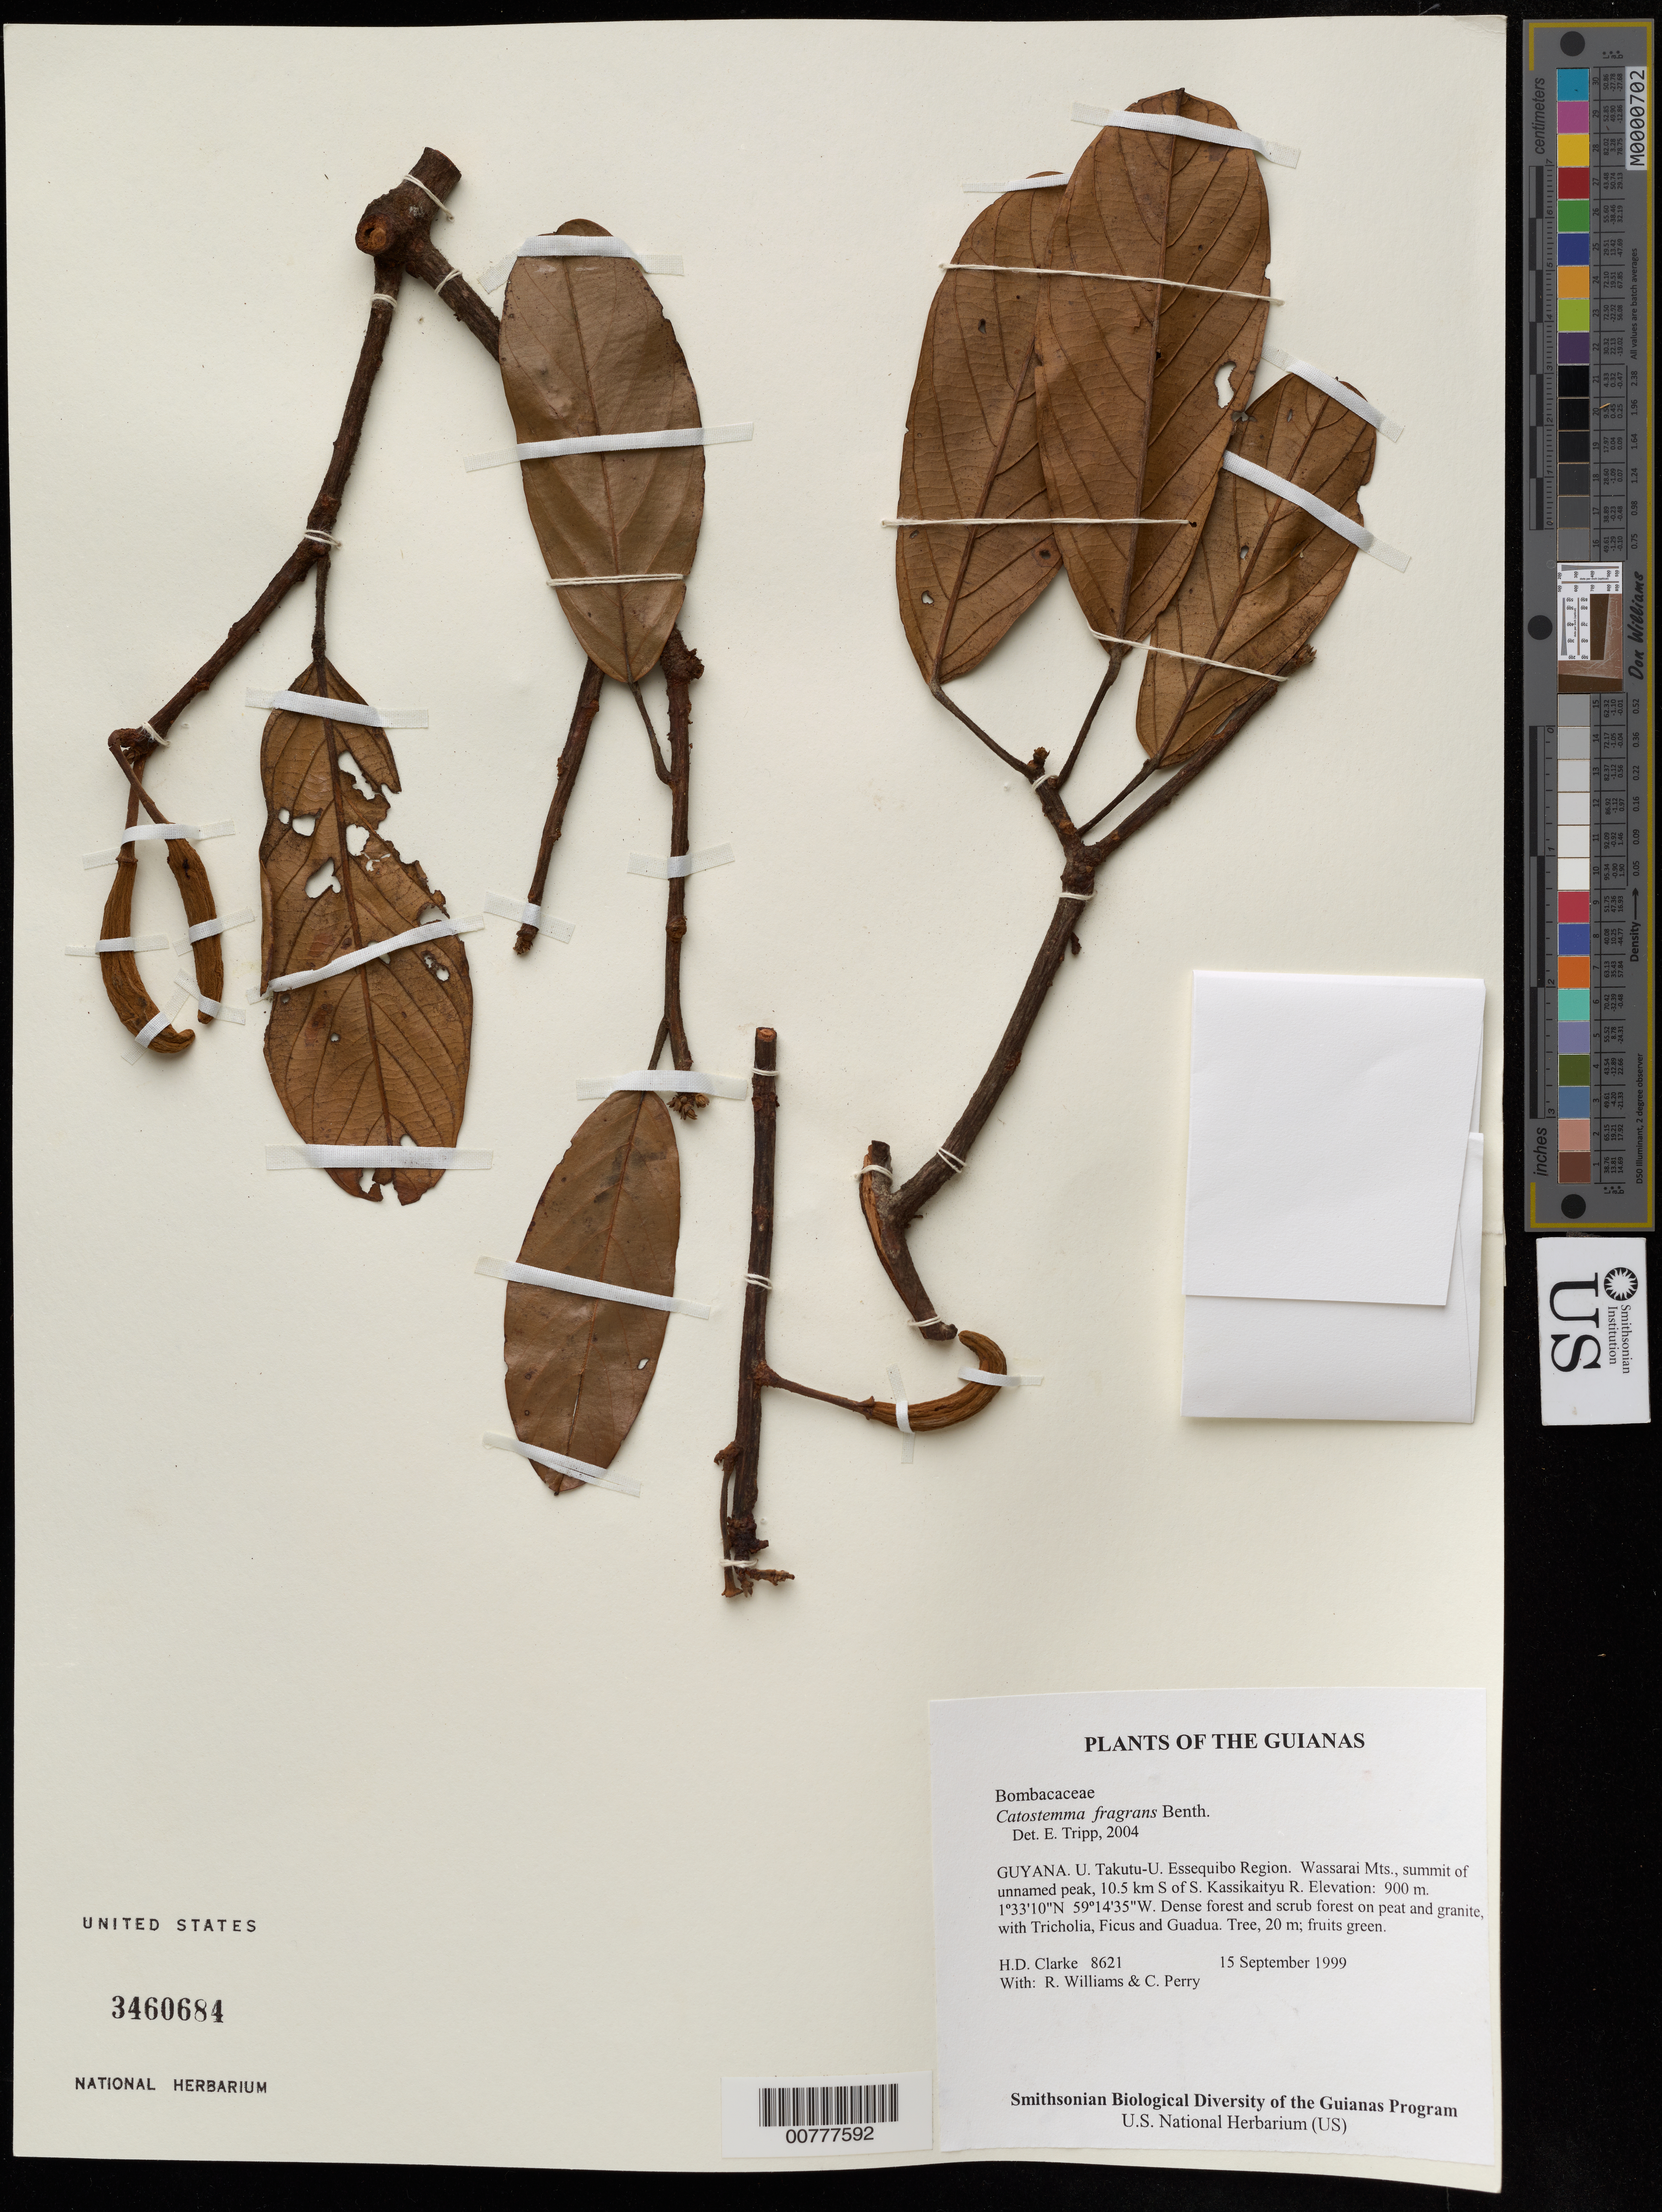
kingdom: Plantae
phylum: Tracheophyta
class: Magnoliopsida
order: Malvales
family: Malvaceae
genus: Catostemma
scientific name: Catostemma fragrans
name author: Benth.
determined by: Dorr, L. J., (BOT), Smithsonian Institution - National Museum of Natural History (UNITED STATES)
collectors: H. D. Clarke, R. Williams & C. Perry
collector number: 8621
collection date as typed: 15 September 1999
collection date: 1999-09-15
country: Guyana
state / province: U. Takutu-U. Essequibo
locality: Wassarai Mts., summit of unnamed peak, 10.5 km S of S. Kassikaityu R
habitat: Dense forest and scrub forest on peat and granite, with Tricholia, Ficus and Guadua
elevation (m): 900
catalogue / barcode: US 3460684